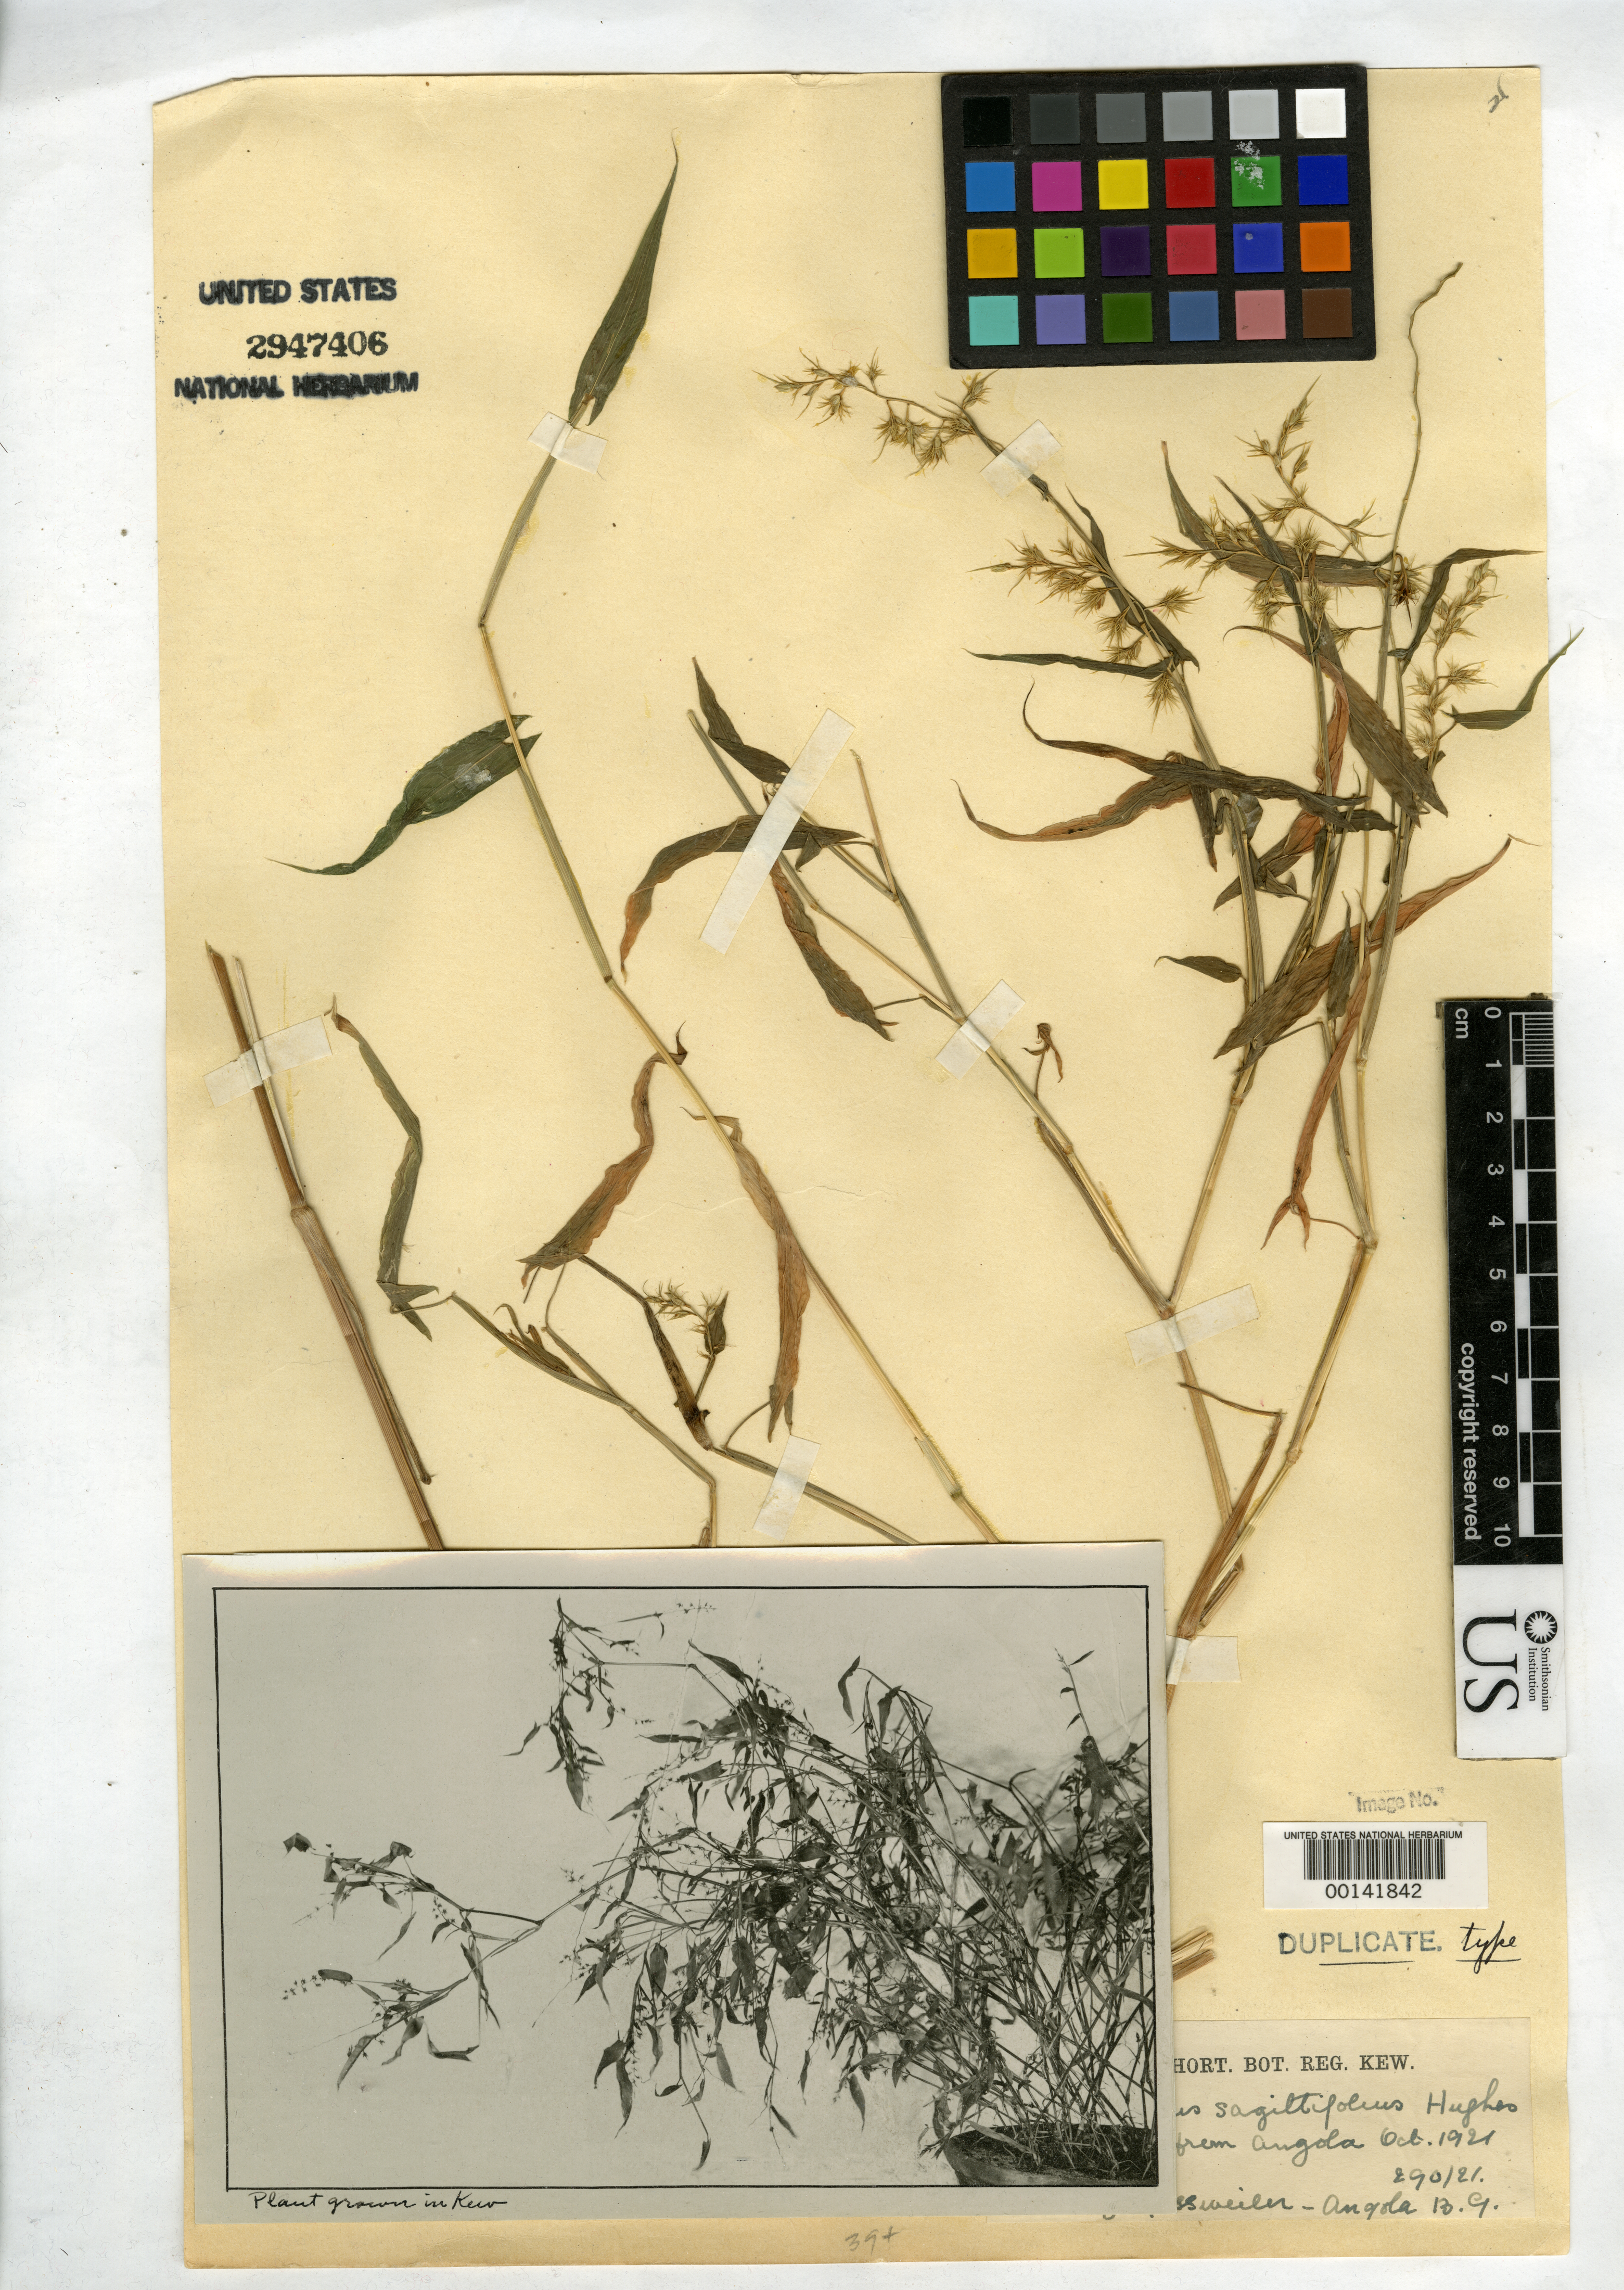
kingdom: Plantae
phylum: Tracheophyta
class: Liliopsida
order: Poales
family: Poaceae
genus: Streptolophus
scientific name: Streptolophus sagittifolius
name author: Hughes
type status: Isotype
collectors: J. Gossweiler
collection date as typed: Oct 1921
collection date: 1921-10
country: Angola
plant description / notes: "Seed sent from Angola Oct. 1921". Taxon described from cultivated material; this sheet labeled "Duplicate type" but without collection date and unclear whether it is part of the type gathering.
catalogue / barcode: US 2947406